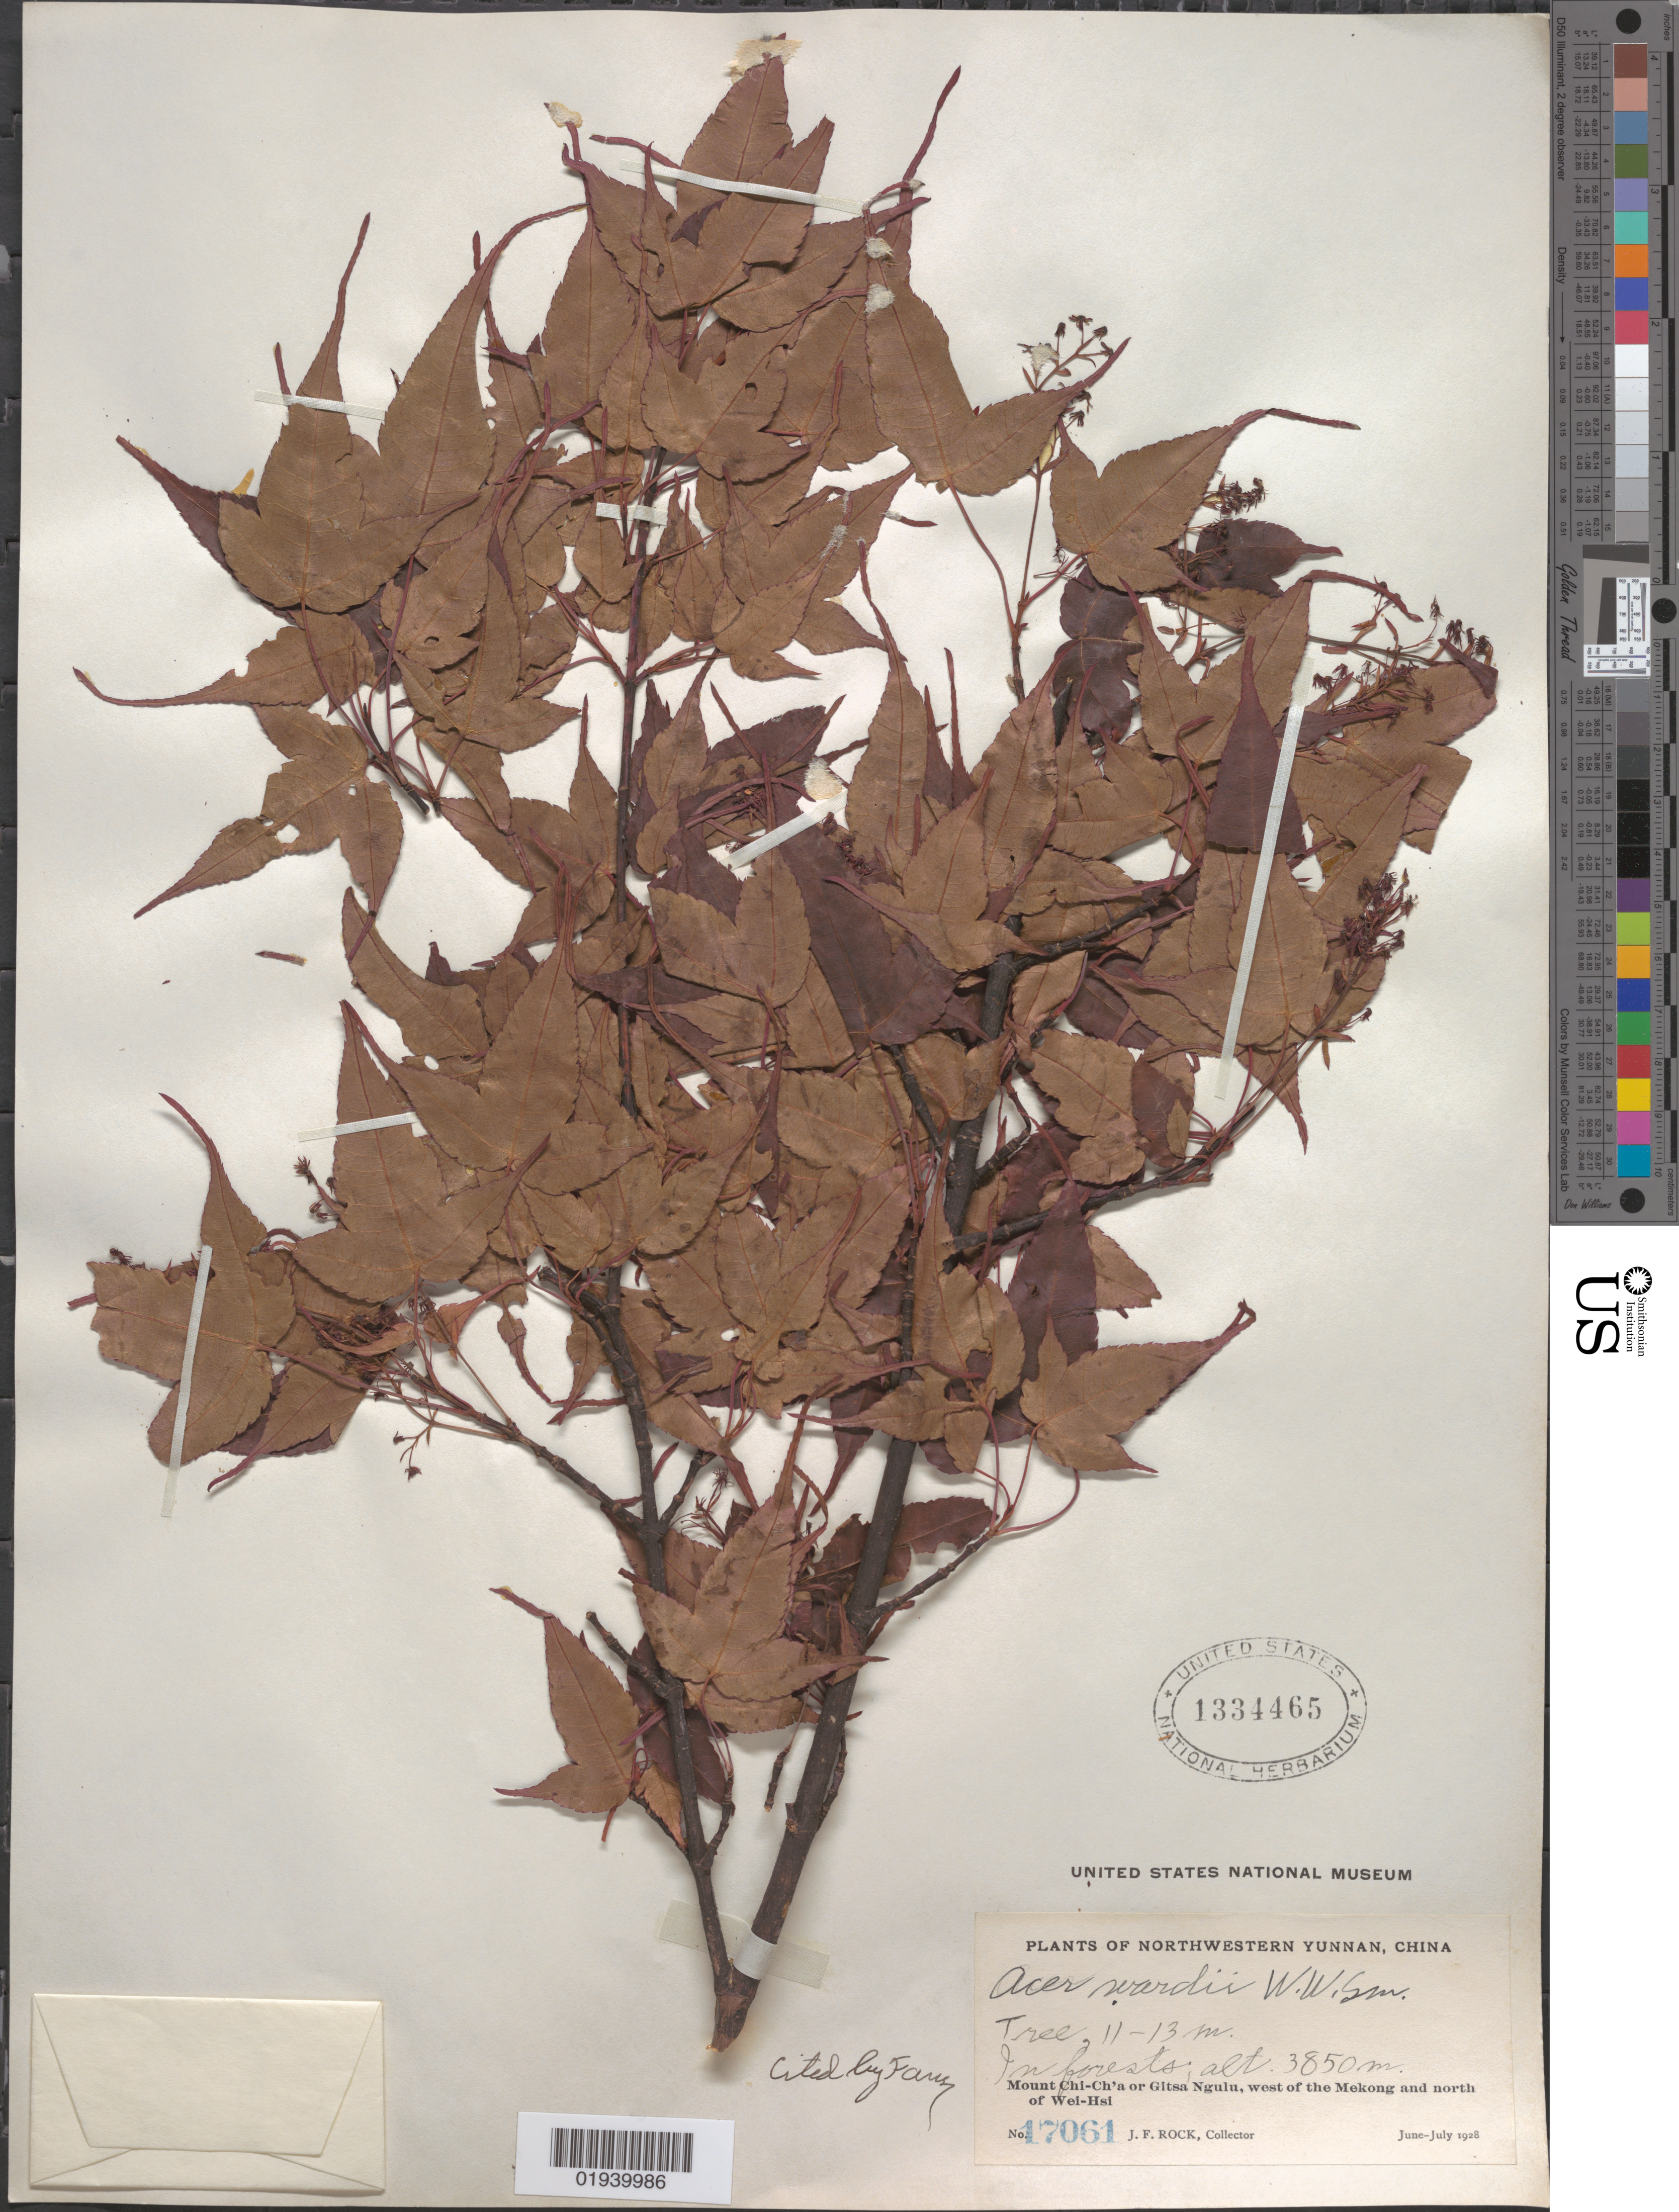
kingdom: Plantae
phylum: Tracheophyta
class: Magnoliopsida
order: Sapindales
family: Sapindaceae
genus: Acer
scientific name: Acer wardii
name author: W.W. Sm.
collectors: J. F. Rock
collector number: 17061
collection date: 1928-06/1928-07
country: China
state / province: Yunnan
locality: Mount Chi-Ch'a or Gitsa Nguin, west of the Mekong and N of Wei-Hsi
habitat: In forests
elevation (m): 3850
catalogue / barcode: US 1334465